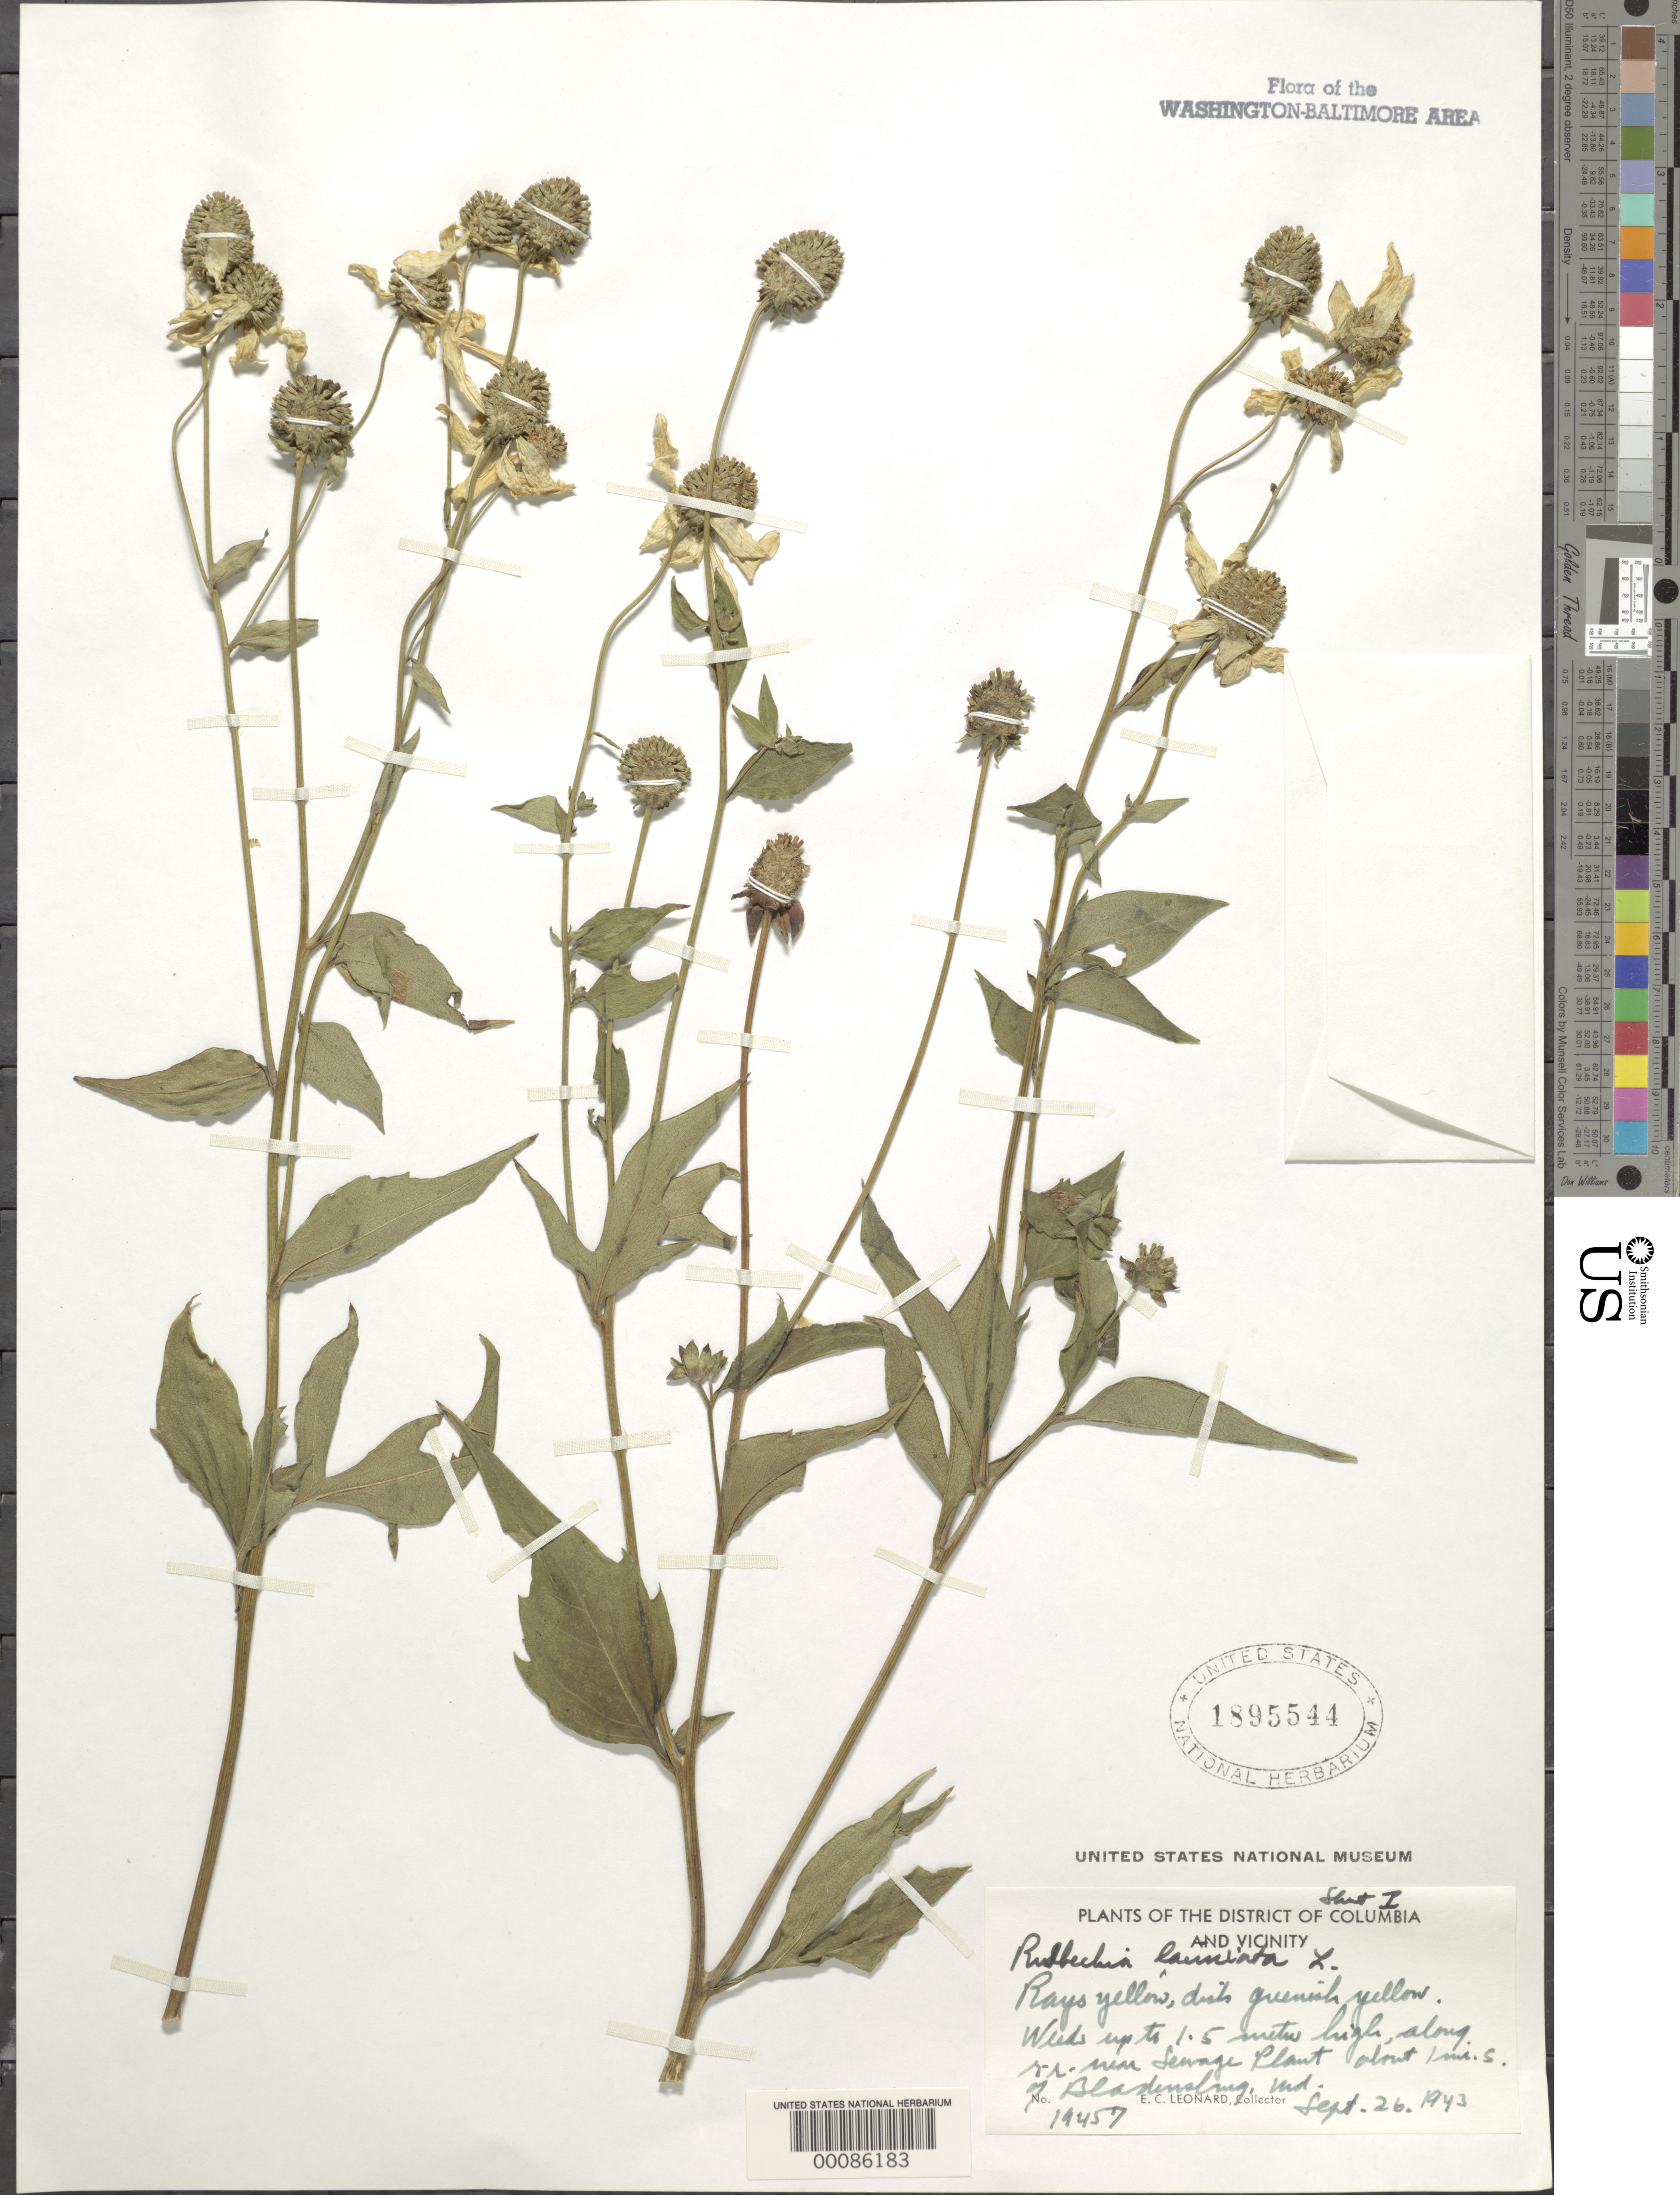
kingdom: Plantae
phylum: Tracheophyta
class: Magnoliopsida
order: Asterales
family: Asteraceae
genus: Rudbeckia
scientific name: Rudbeckia laciniata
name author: L.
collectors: E. C. Leonard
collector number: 19457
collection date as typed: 26 Sep 1943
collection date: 1943-09-26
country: United States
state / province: Maryland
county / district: Prince George's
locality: Near Sewage Plant south of Bladensburg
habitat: Railroad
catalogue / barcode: US 1895544